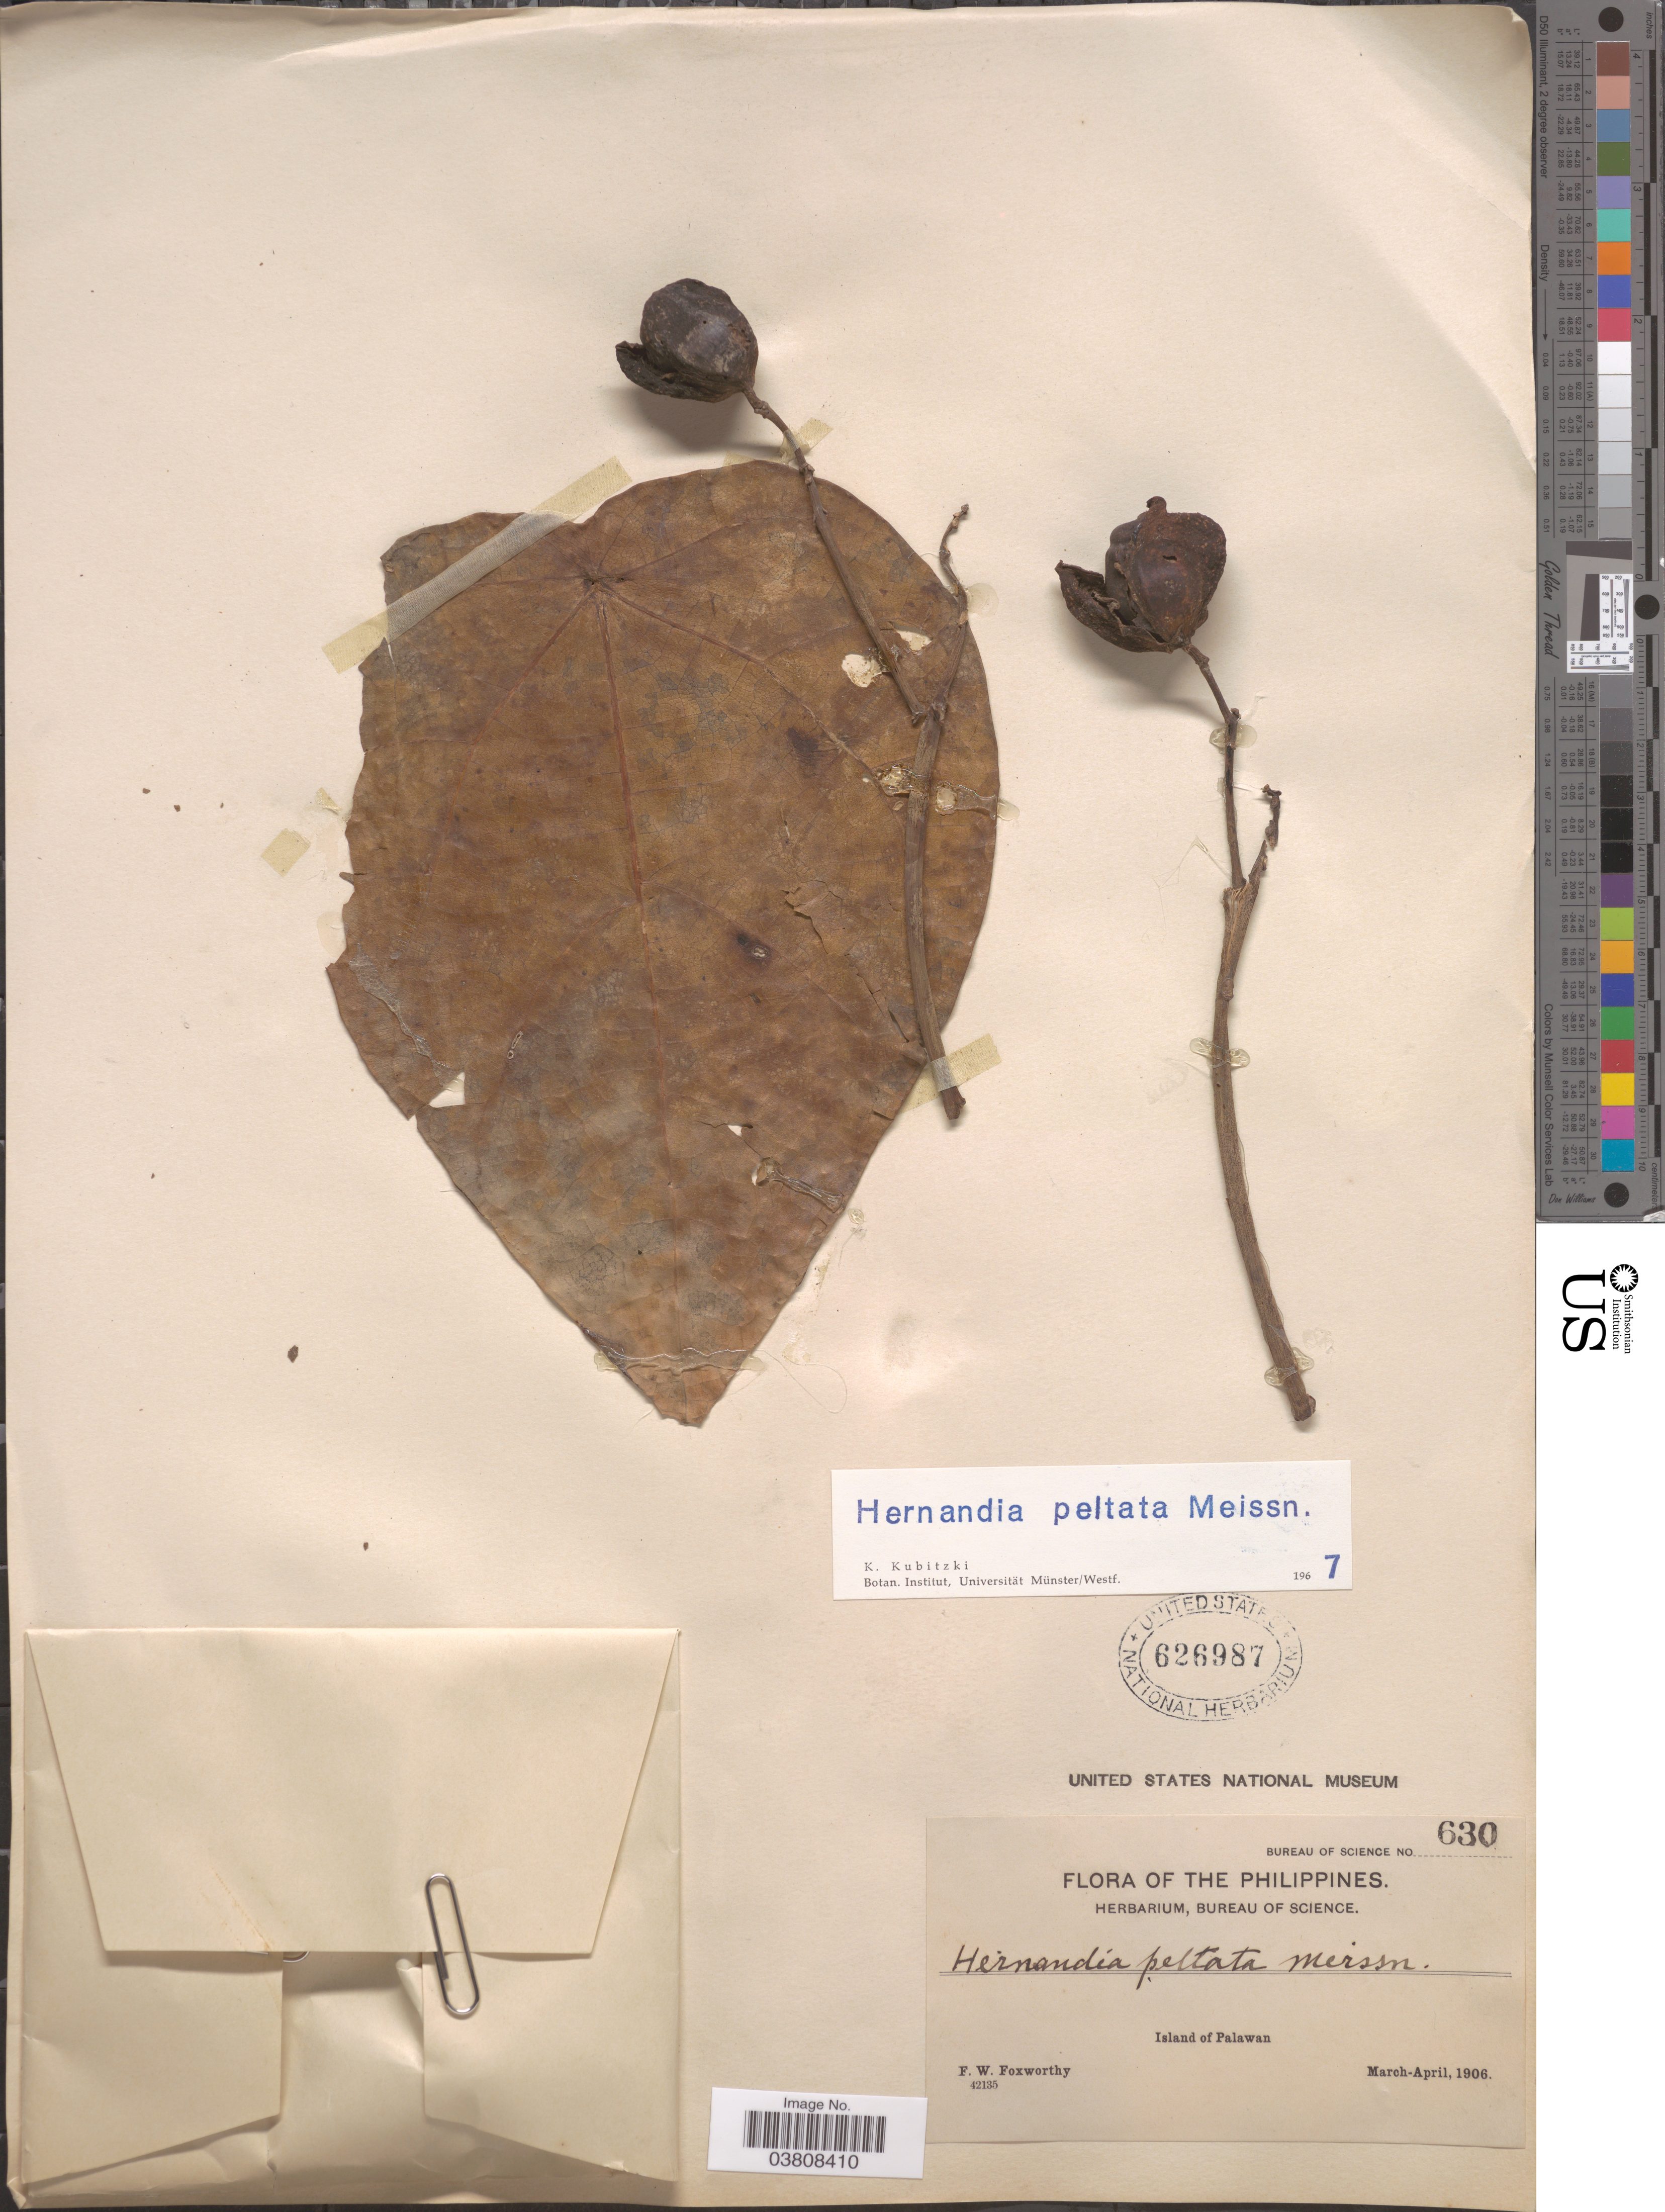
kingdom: Plantae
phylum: Tracheophyta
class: Magnoliopsida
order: Laurales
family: Hernandiaceae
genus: Hernandia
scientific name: Hernandia nymphaeifolia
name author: (C. Presl) Kubitzki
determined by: Strong, Mark T., (BOT), Smithsonian Institution - National Museum of Natural History (UNITED STATES)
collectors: F. W. Foxworthy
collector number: Bureau of Science 630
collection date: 1906-03/1906-04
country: Philippines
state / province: Mimaropa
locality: Island of Palawan.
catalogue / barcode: US 626987